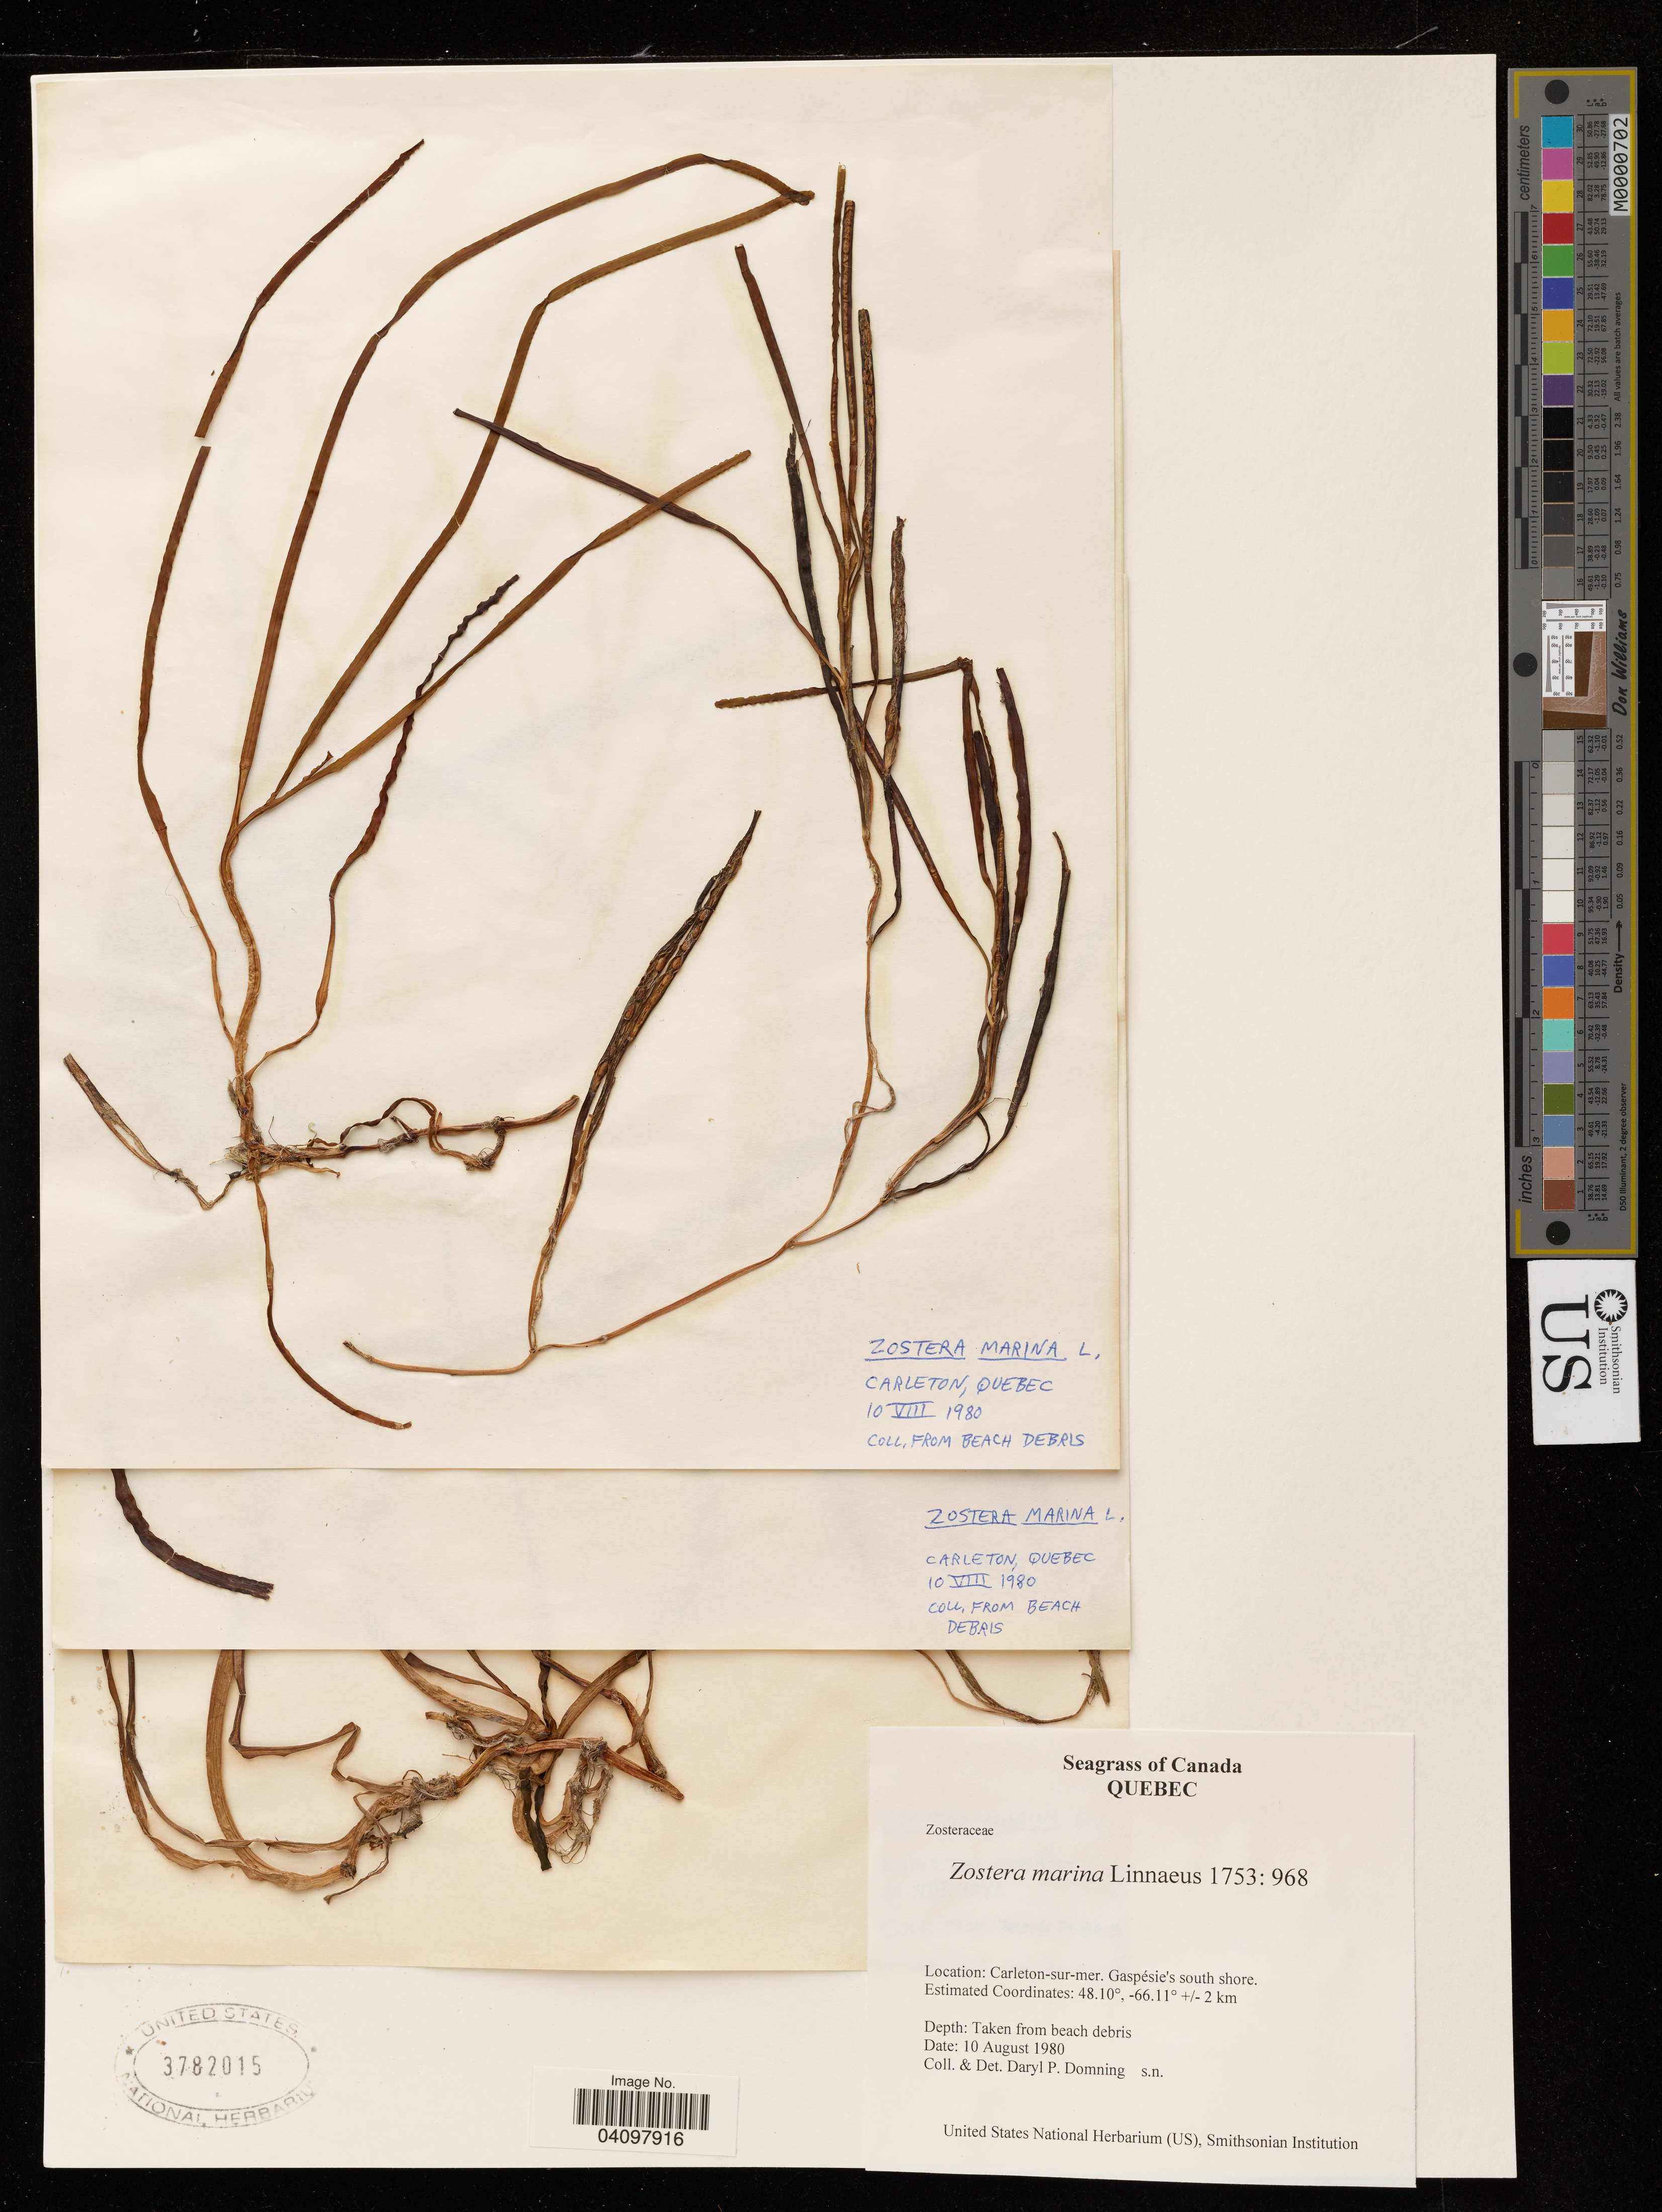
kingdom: Plantae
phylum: Tracheophyta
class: Liliopsida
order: Alismatales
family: Zosteraceae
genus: Zostera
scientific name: Zostera marina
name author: L.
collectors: D. Domning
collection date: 1980-08-10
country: Canada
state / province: Quebec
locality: Carleton-sur-mer. Gaspésie's south shore. +/- 2 km.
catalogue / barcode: US 3782015